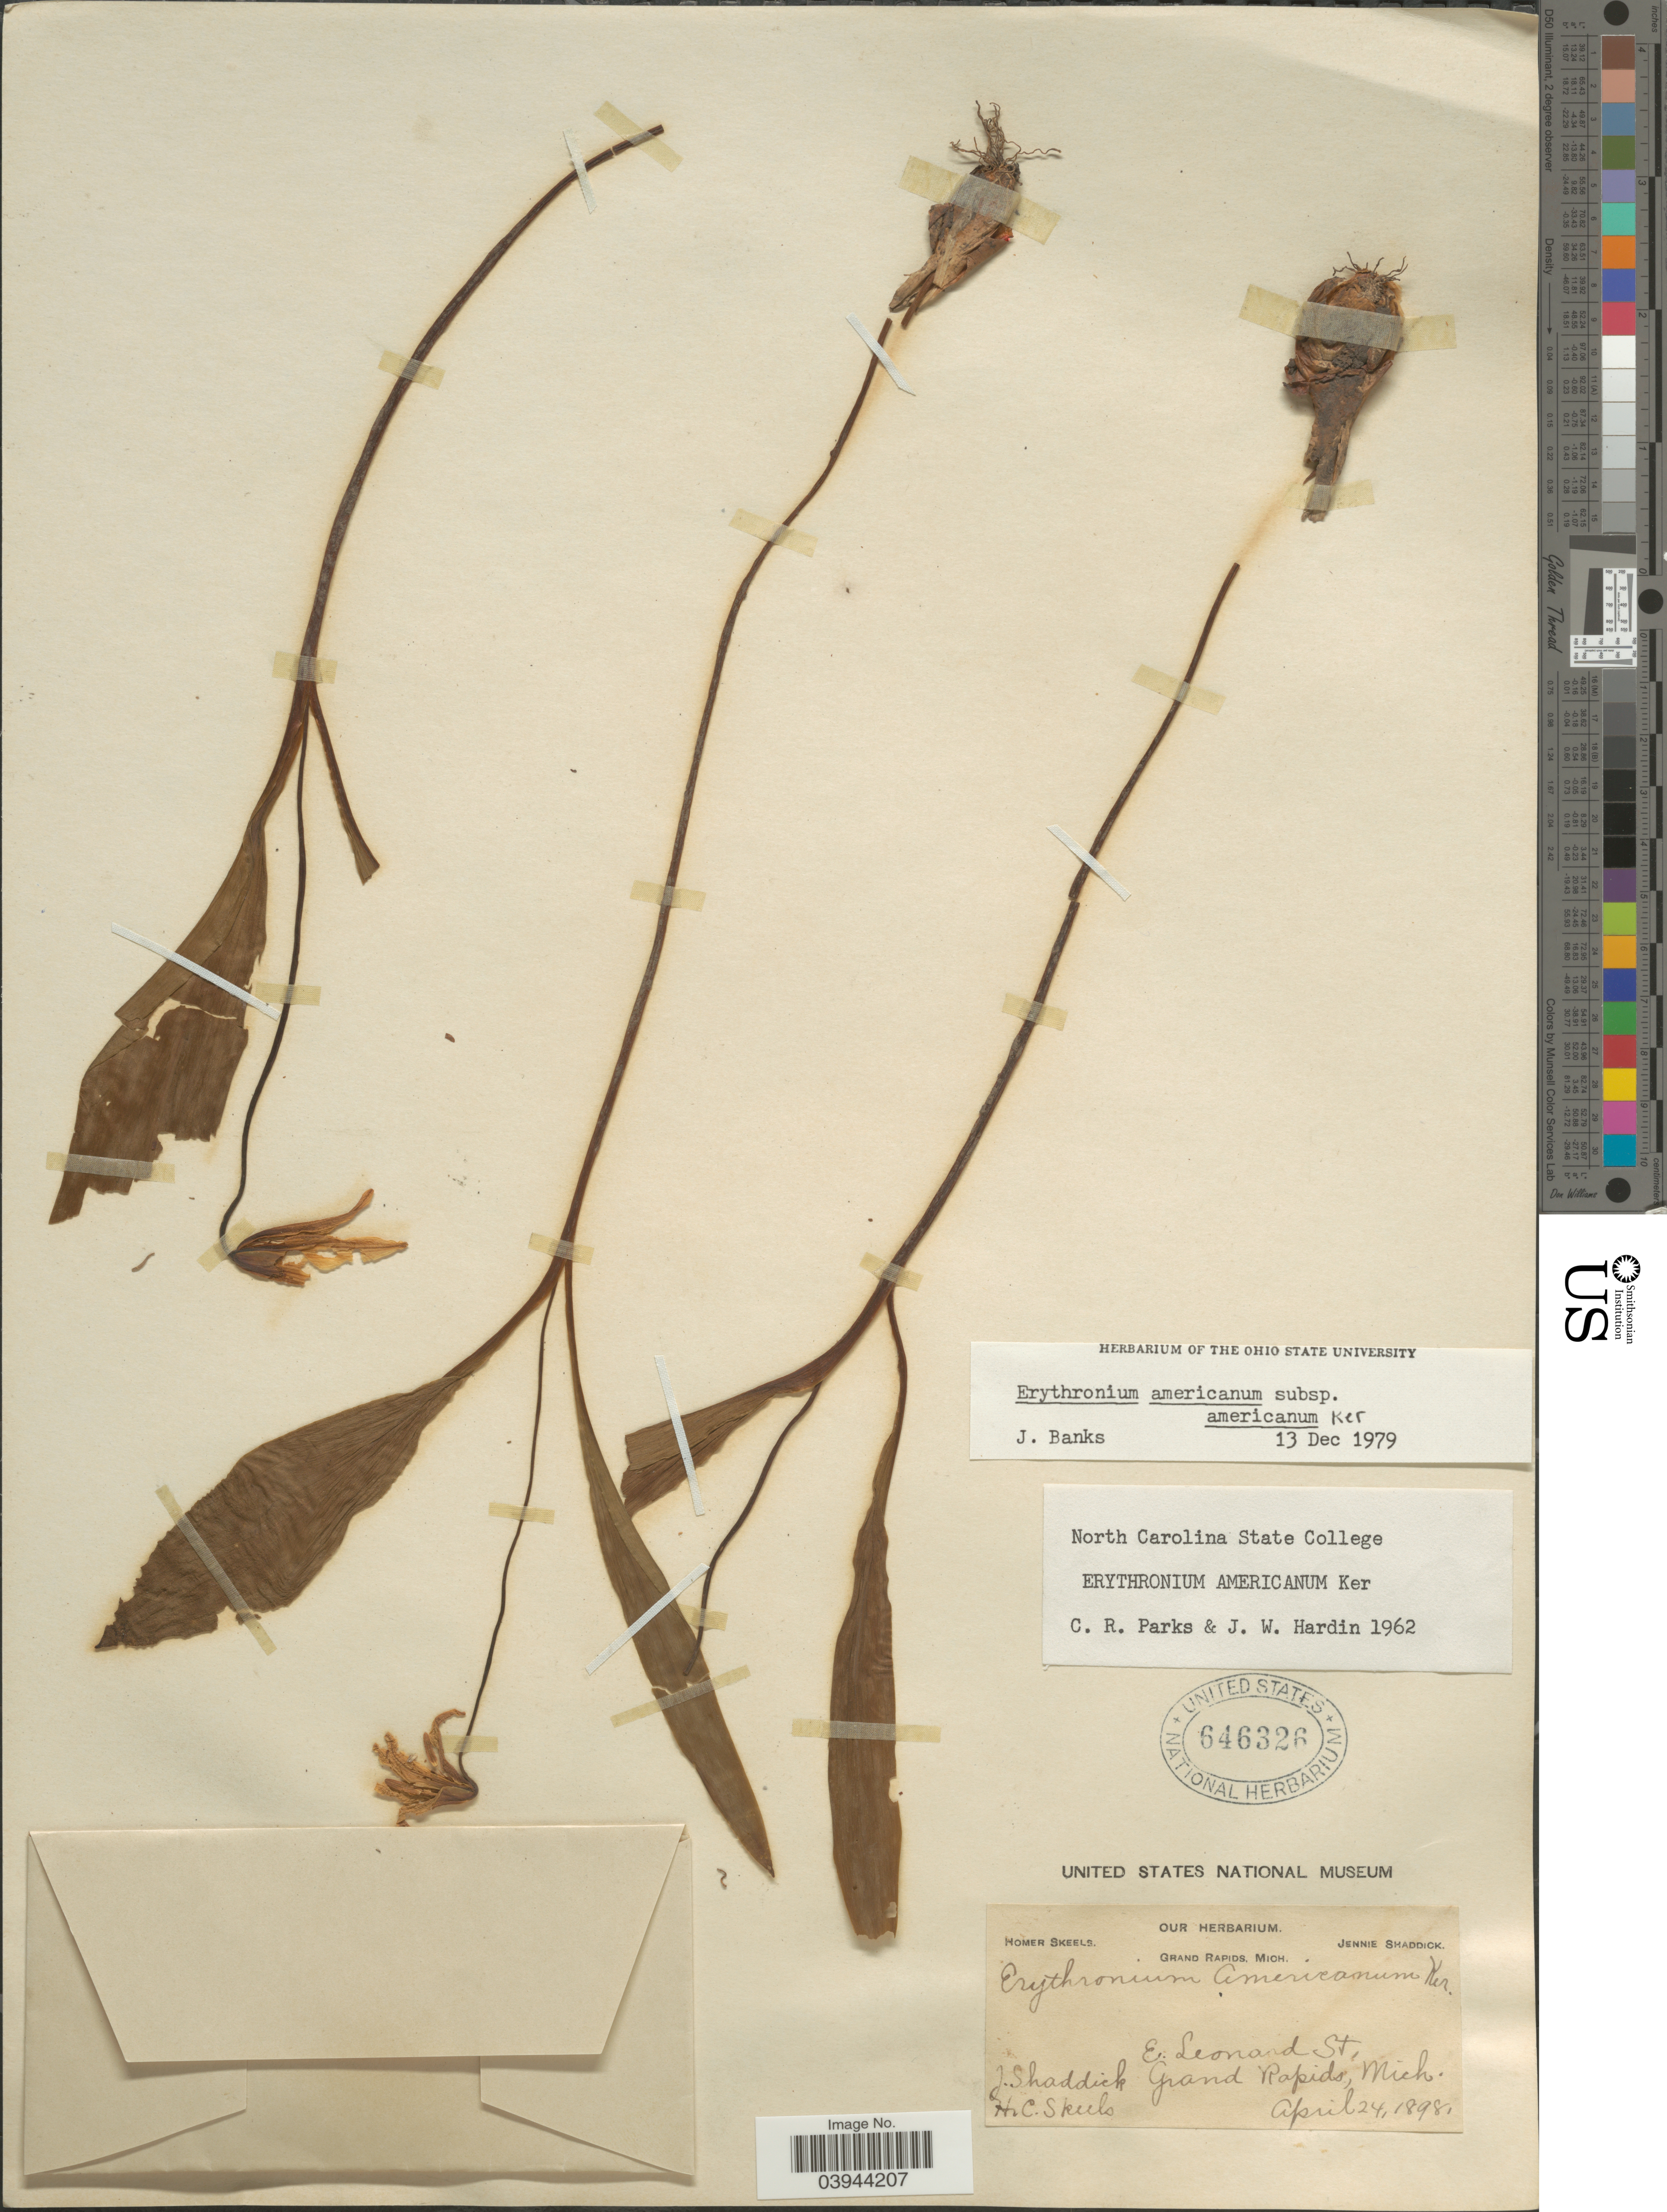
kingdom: Plantae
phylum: Tracheophyta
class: Liliopsida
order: Liliales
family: Liliaceae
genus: Erythronium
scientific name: Erythronium americanum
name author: Ker Gawl.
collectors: H. Skeels & J. Shaddick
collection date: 1898-04-24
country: United States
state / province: Michigan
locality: E. Leonard St, Grand Rapids.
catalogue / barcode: US 646326